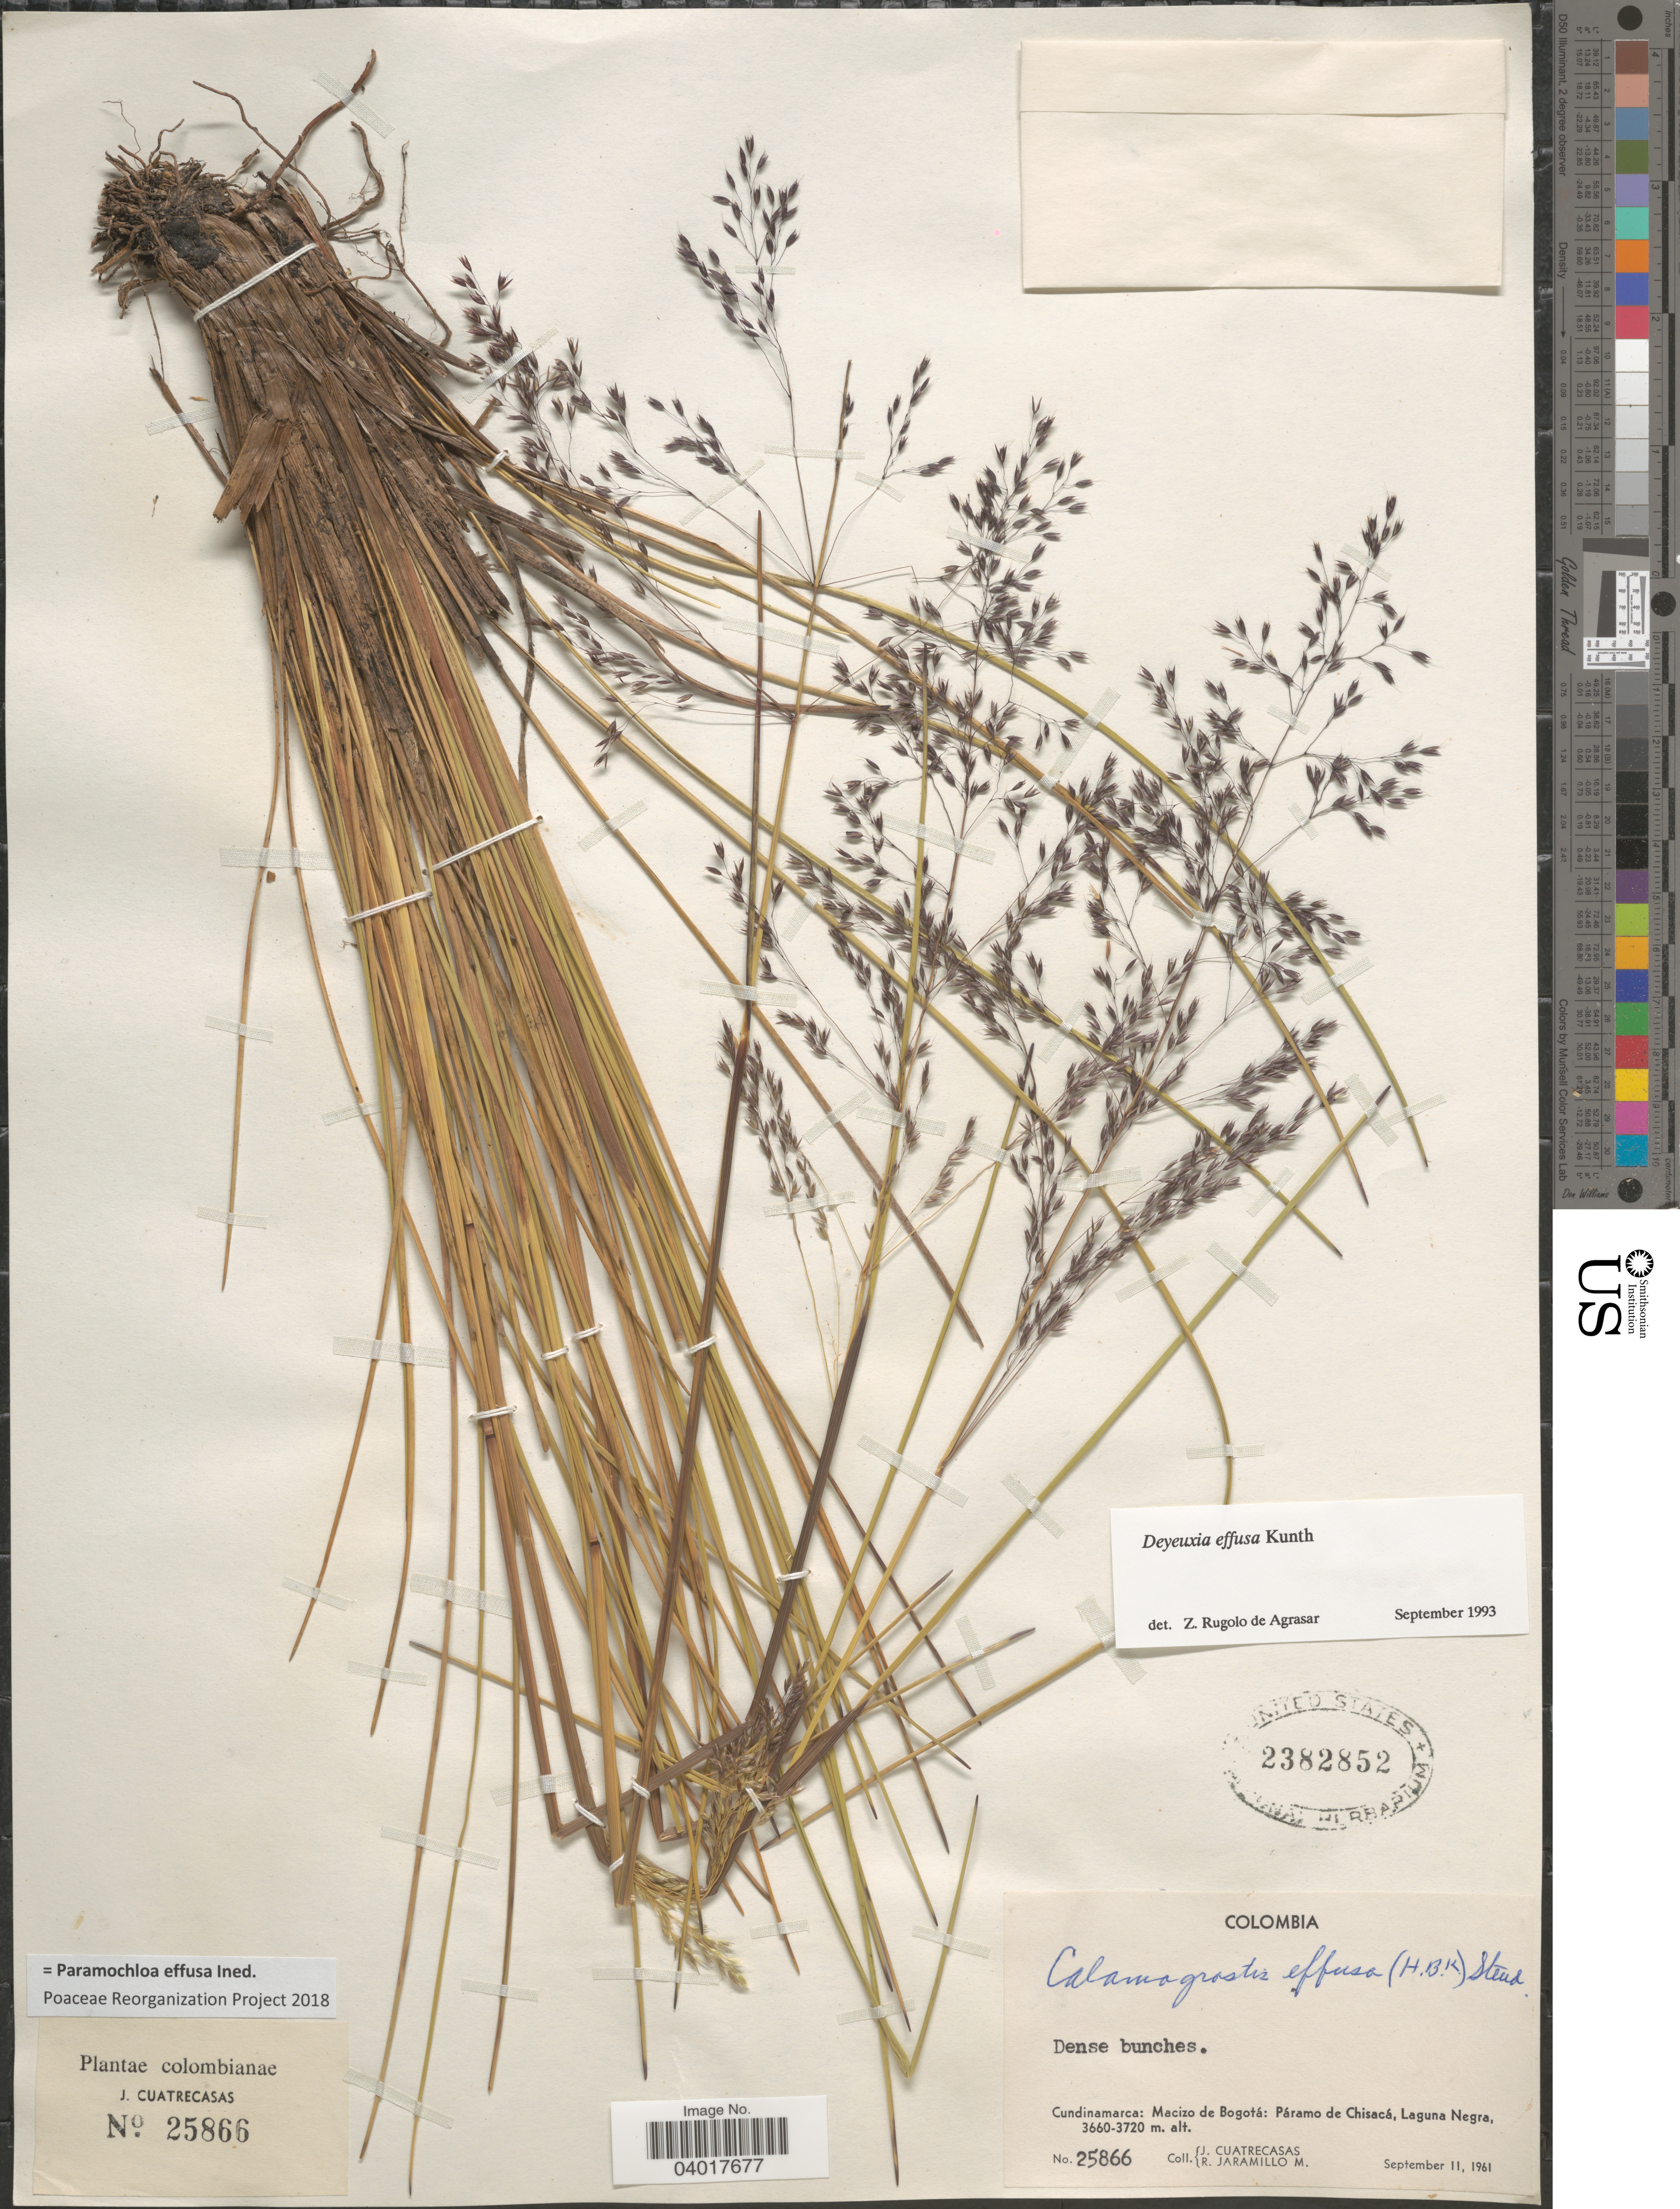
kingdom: Plantae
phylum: Tracheophyta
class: Liliopsida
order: Poales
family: Poaceae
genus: Paramochloa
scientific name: Paramochloa effusa ined.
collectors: J. Cuatrecasas & R. Jaramillo M.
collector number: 25866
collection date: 1961-09-11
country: Colombia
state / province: Cundinamarca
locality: Macizo de Bogotá: Páramo de Chisacá, Laguna Negra.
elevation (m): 3660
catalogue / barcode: US 2382852